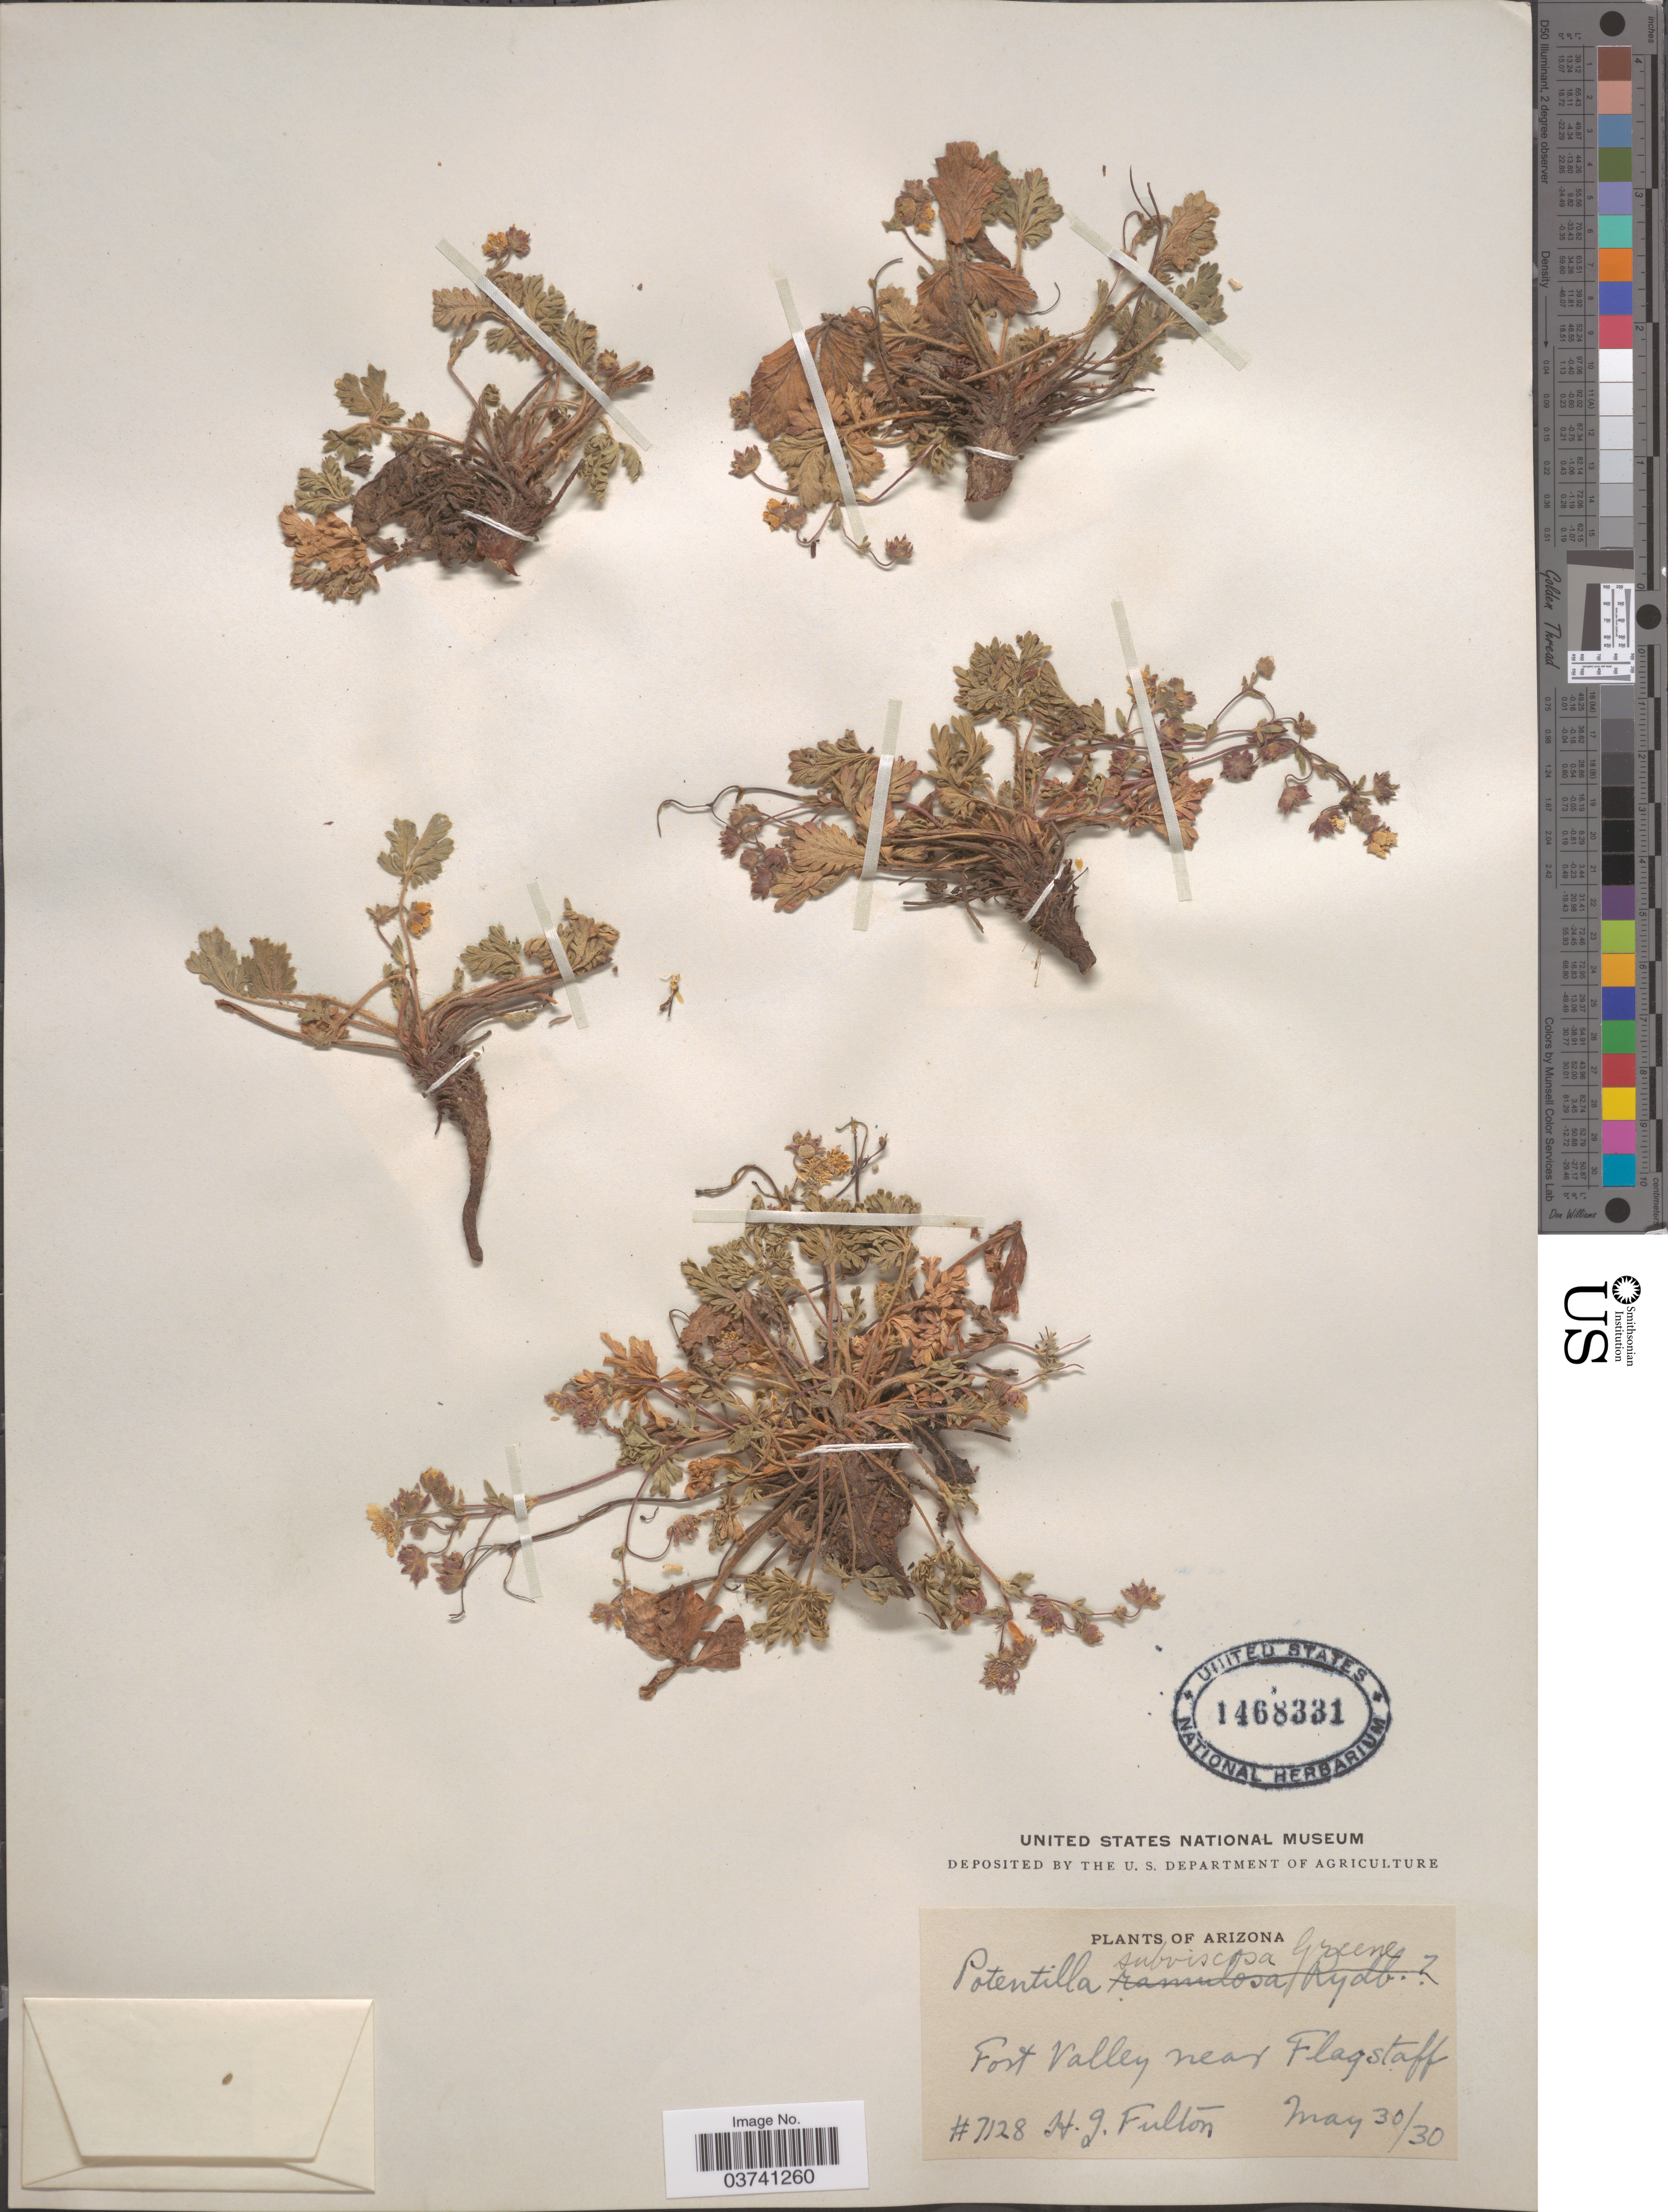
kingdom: Plantae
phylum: Tracheophyta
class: Magnoliopsida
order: Rosales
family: Rosaceae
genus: Potentilla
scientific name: Potentilla subviscosa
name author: Greene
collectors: H. Fulton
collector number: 7128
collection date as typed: Transcribed d/m/y: 30/5/30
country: United States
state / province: Arizona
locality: Fort Valley near Flagstaff.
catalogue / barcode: US 1468331